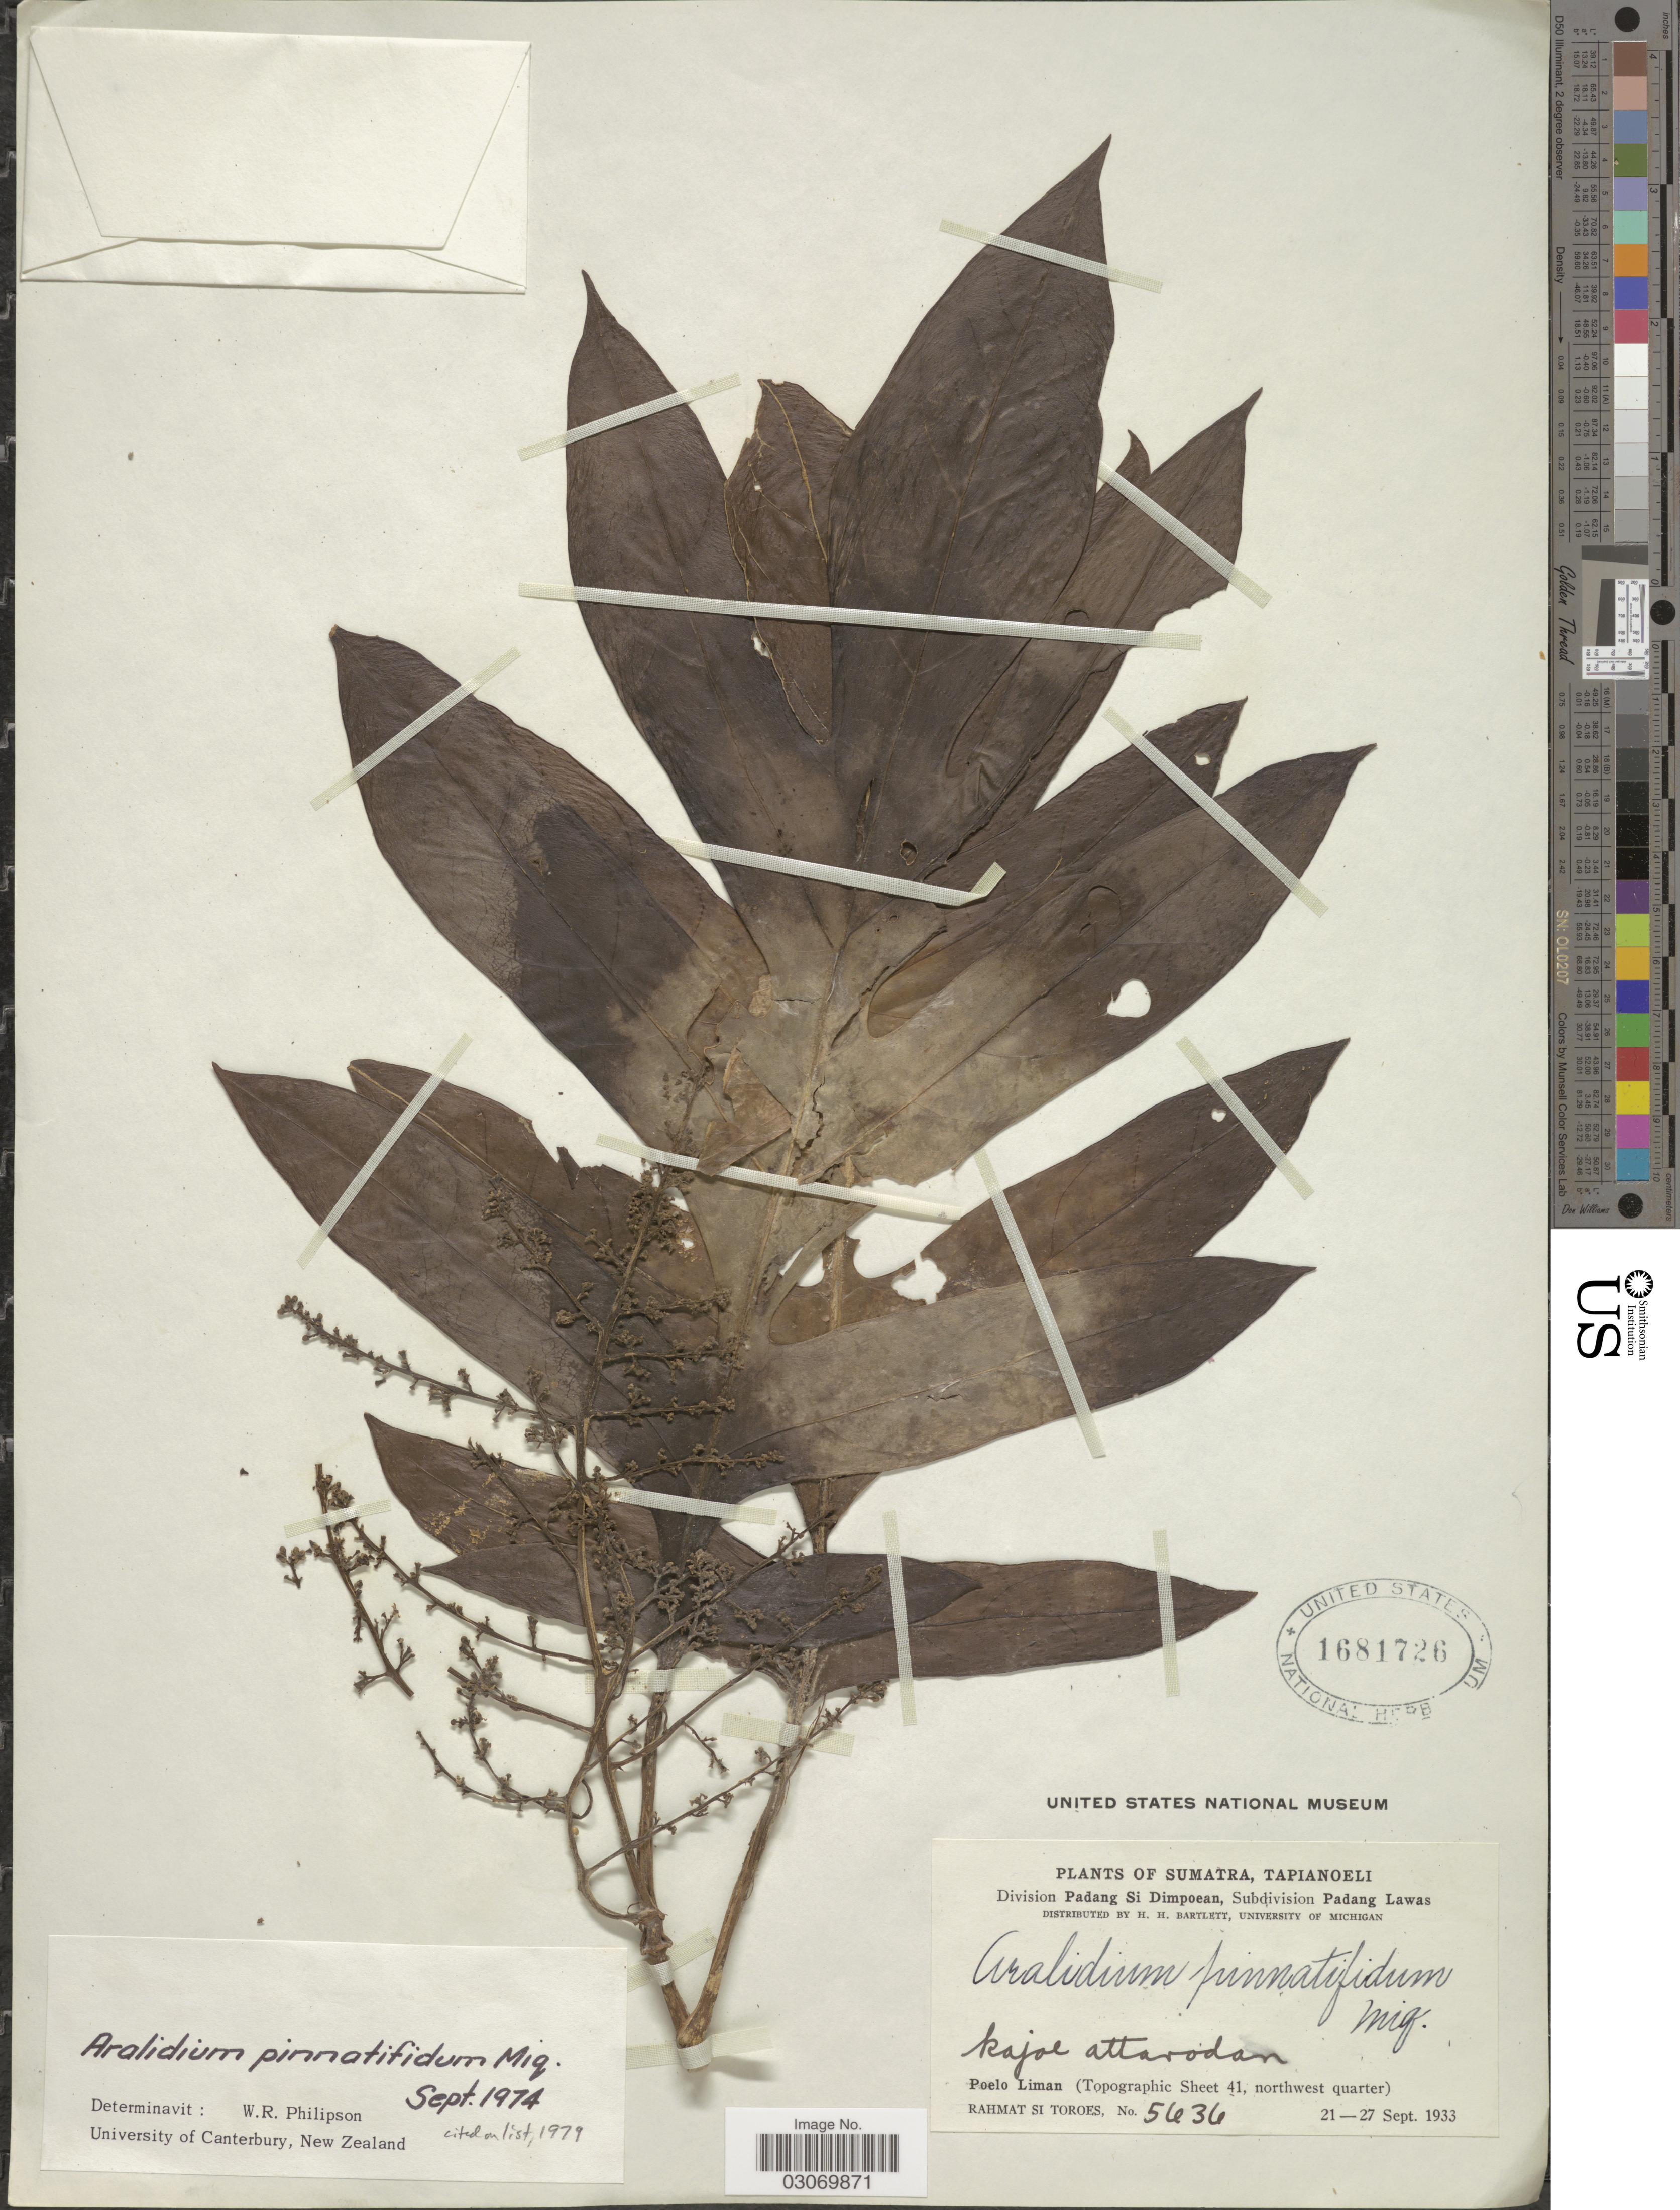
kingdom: Plantae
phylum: Tracheophyta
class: Magnoliopsida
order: Apiales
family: Torricelliaceae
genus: Aralidium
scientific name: Aralidium pinnatifidum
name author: Miq.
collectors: Rahmat Si Boeea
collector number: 5636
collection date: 1933-09-21/1933-09-27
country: Indonesia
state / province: Sumatra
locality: Tapianoeli, Division Padang Si Dimpoean, Subdivision Padang Lawas, Poelo Liman (Topographic Sheet 41, northwest quarter).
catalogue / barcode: US 1681726